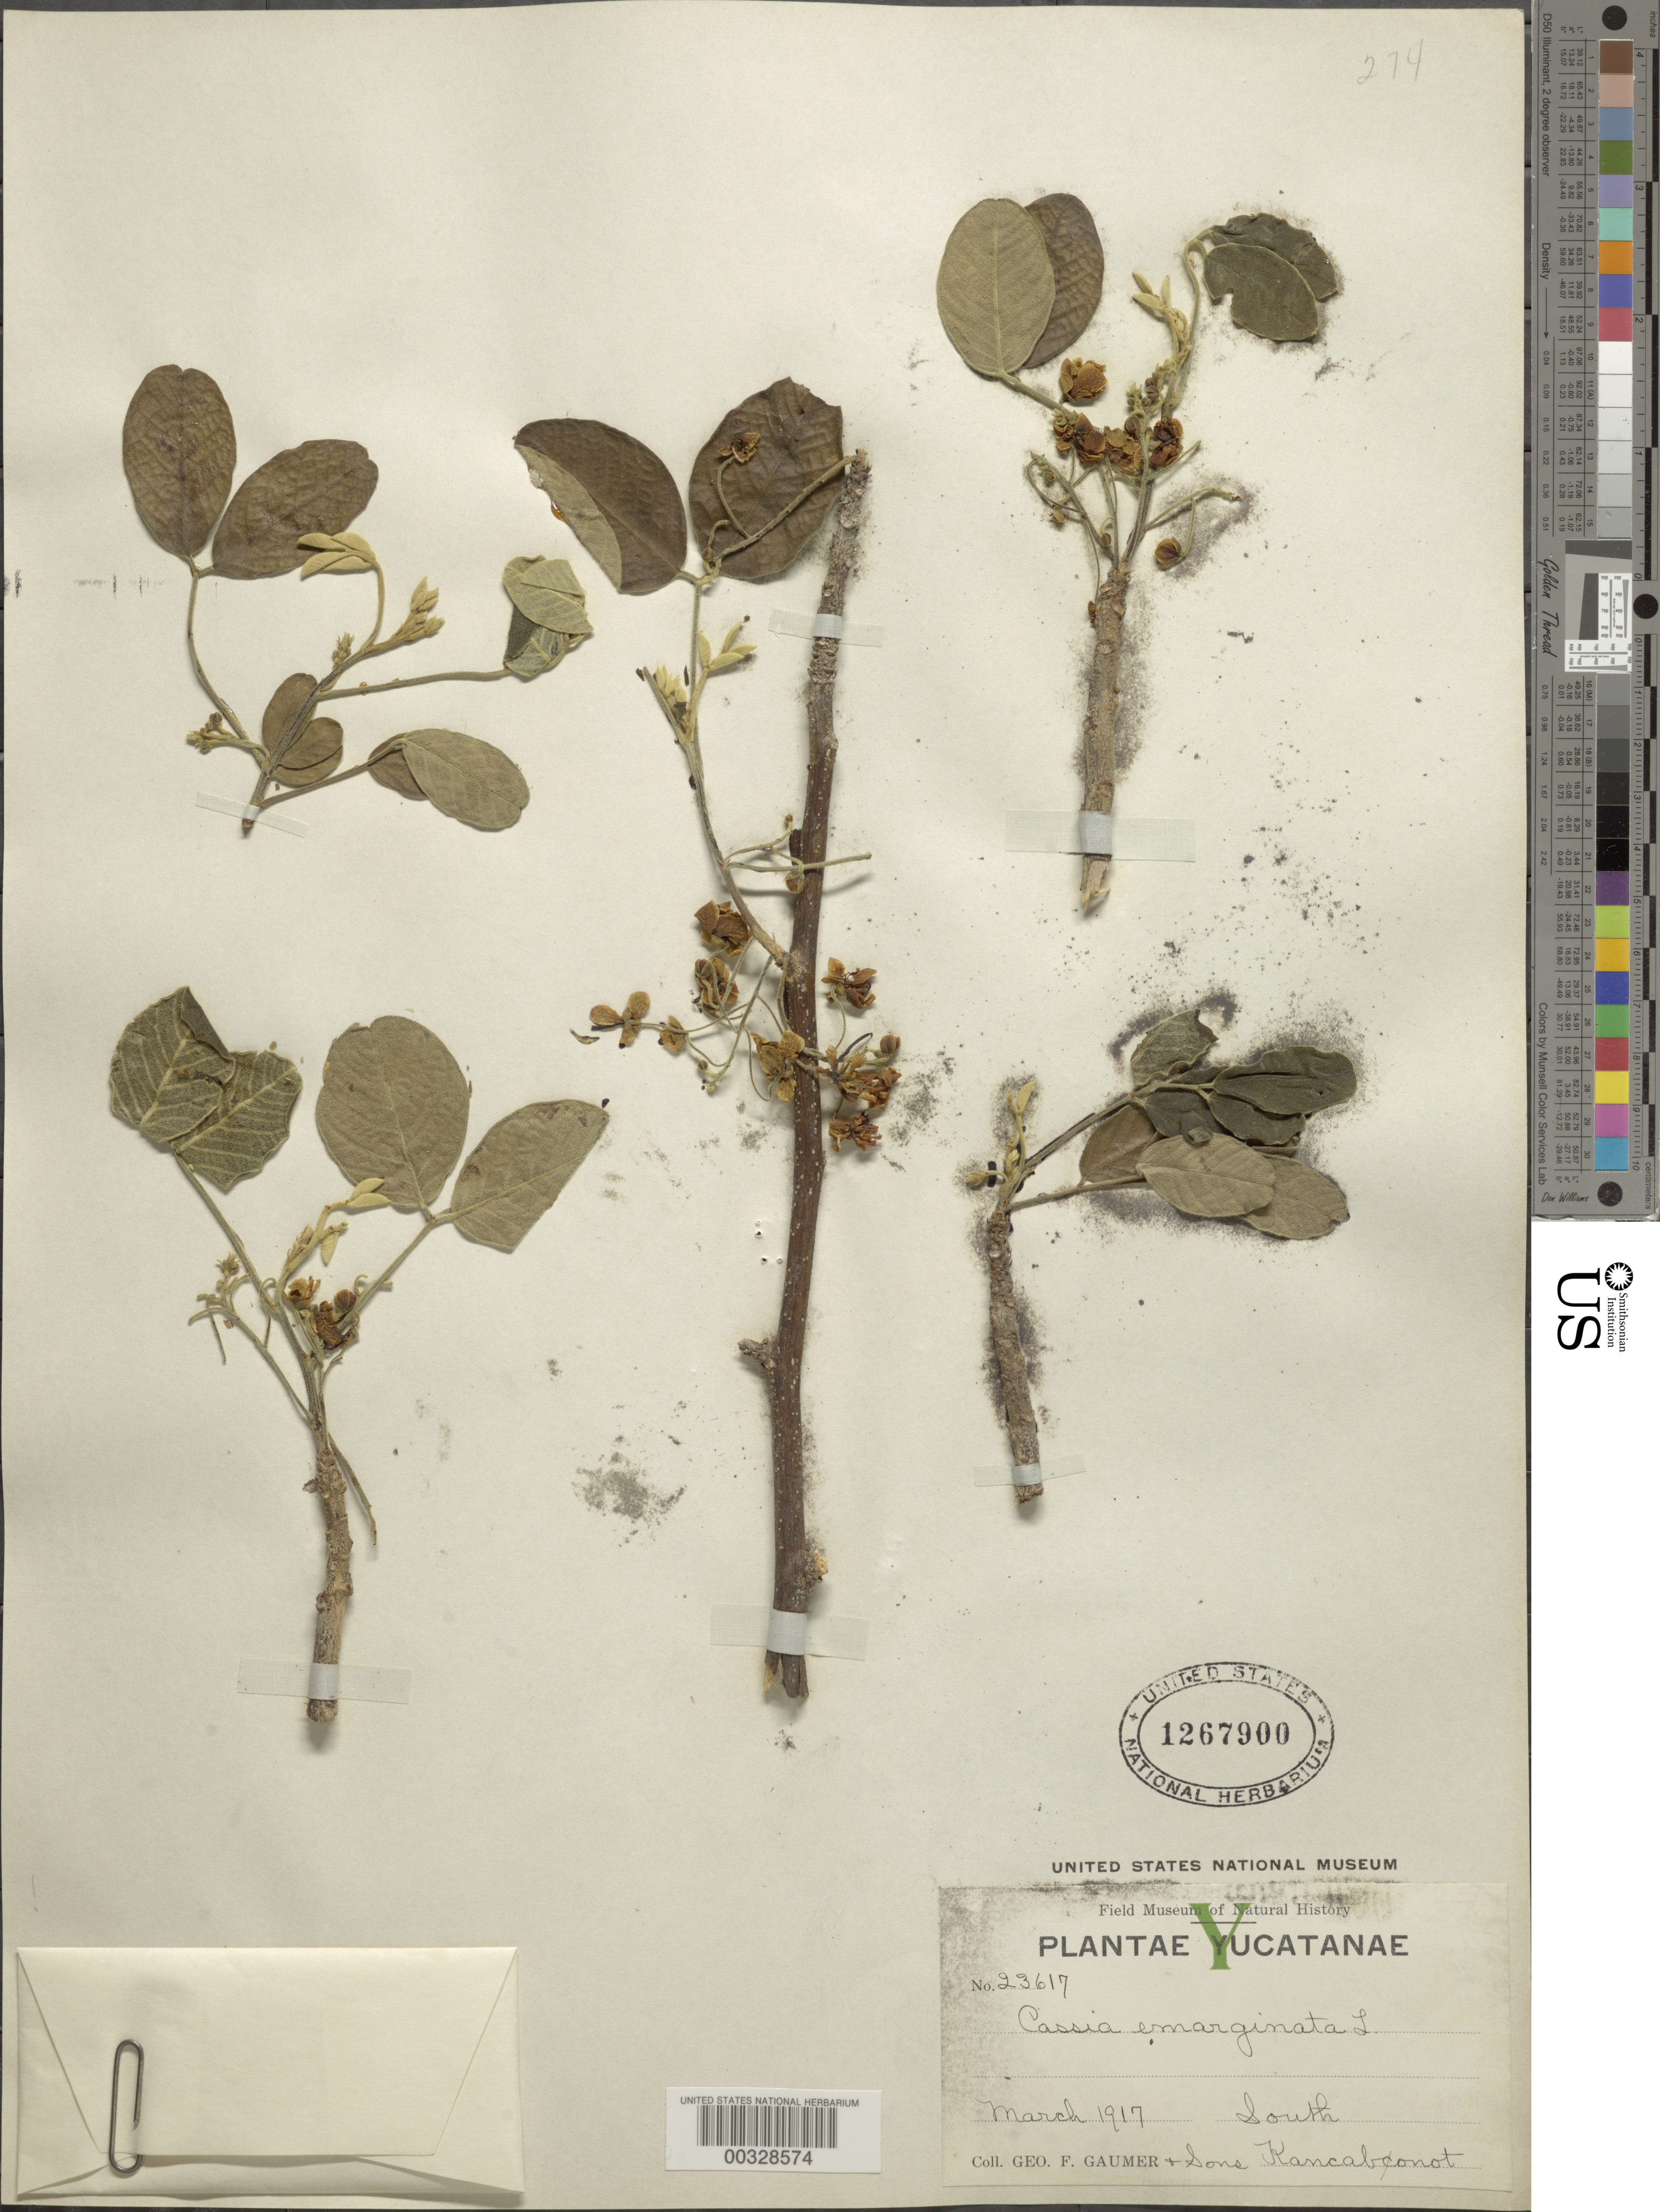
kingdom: Plantae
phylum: Tracheophyta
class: Magnoliopsida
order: Fabales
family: Fabaceae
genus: Senna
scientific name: Senna emarginata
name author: L.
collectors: G. F. Gaumer & et al.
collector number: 23617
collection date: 1917-03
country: Mexico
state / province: Yucatán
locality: Yucatanae. South Kancabonot [interpreted].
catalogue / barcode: US 1267900